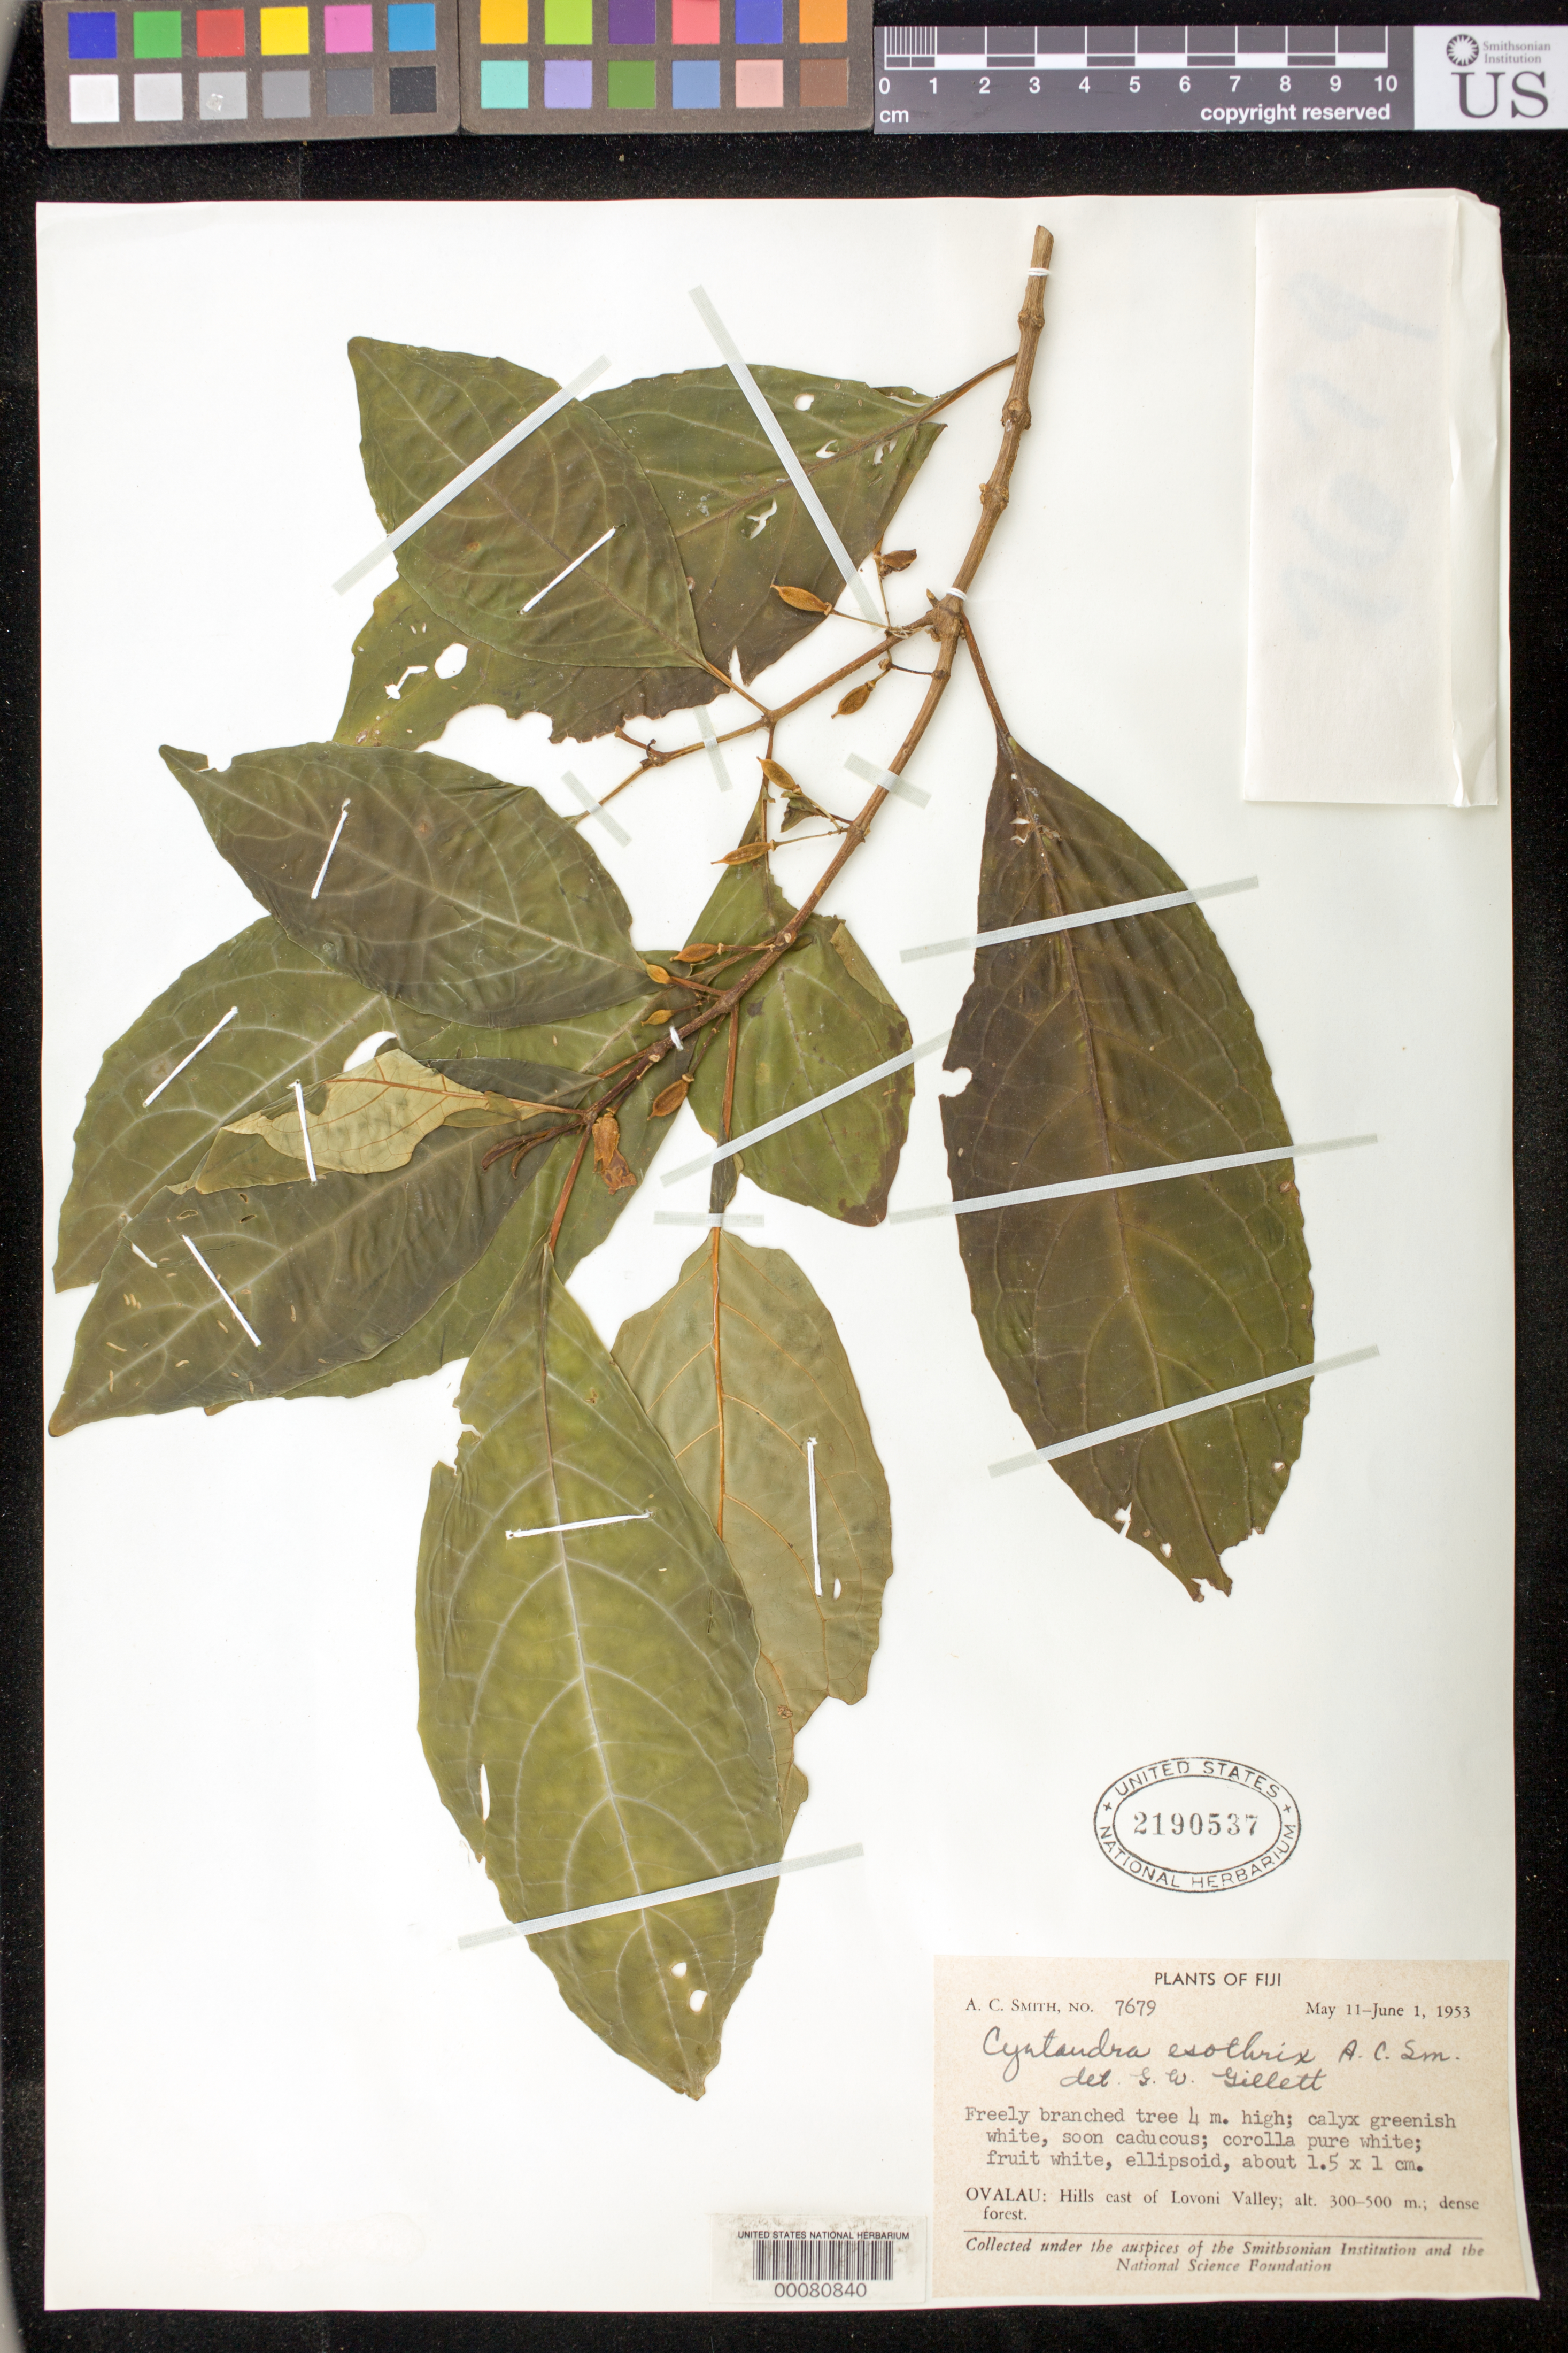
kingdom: Plantae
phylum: Tracheophyta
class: Magnoliopsida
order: Lamiales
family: Gesneriaceae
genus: Cyrtandra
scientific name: Cyrtandra esothrix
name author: A.C. Sm.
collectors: A. C. Smith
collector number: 7679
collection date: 1953-05-11/1953-06-01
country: Fiji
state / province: Eastern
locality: Ovalau: Hills east of Lovoni Valley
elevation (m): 300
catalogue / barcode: US 2190537